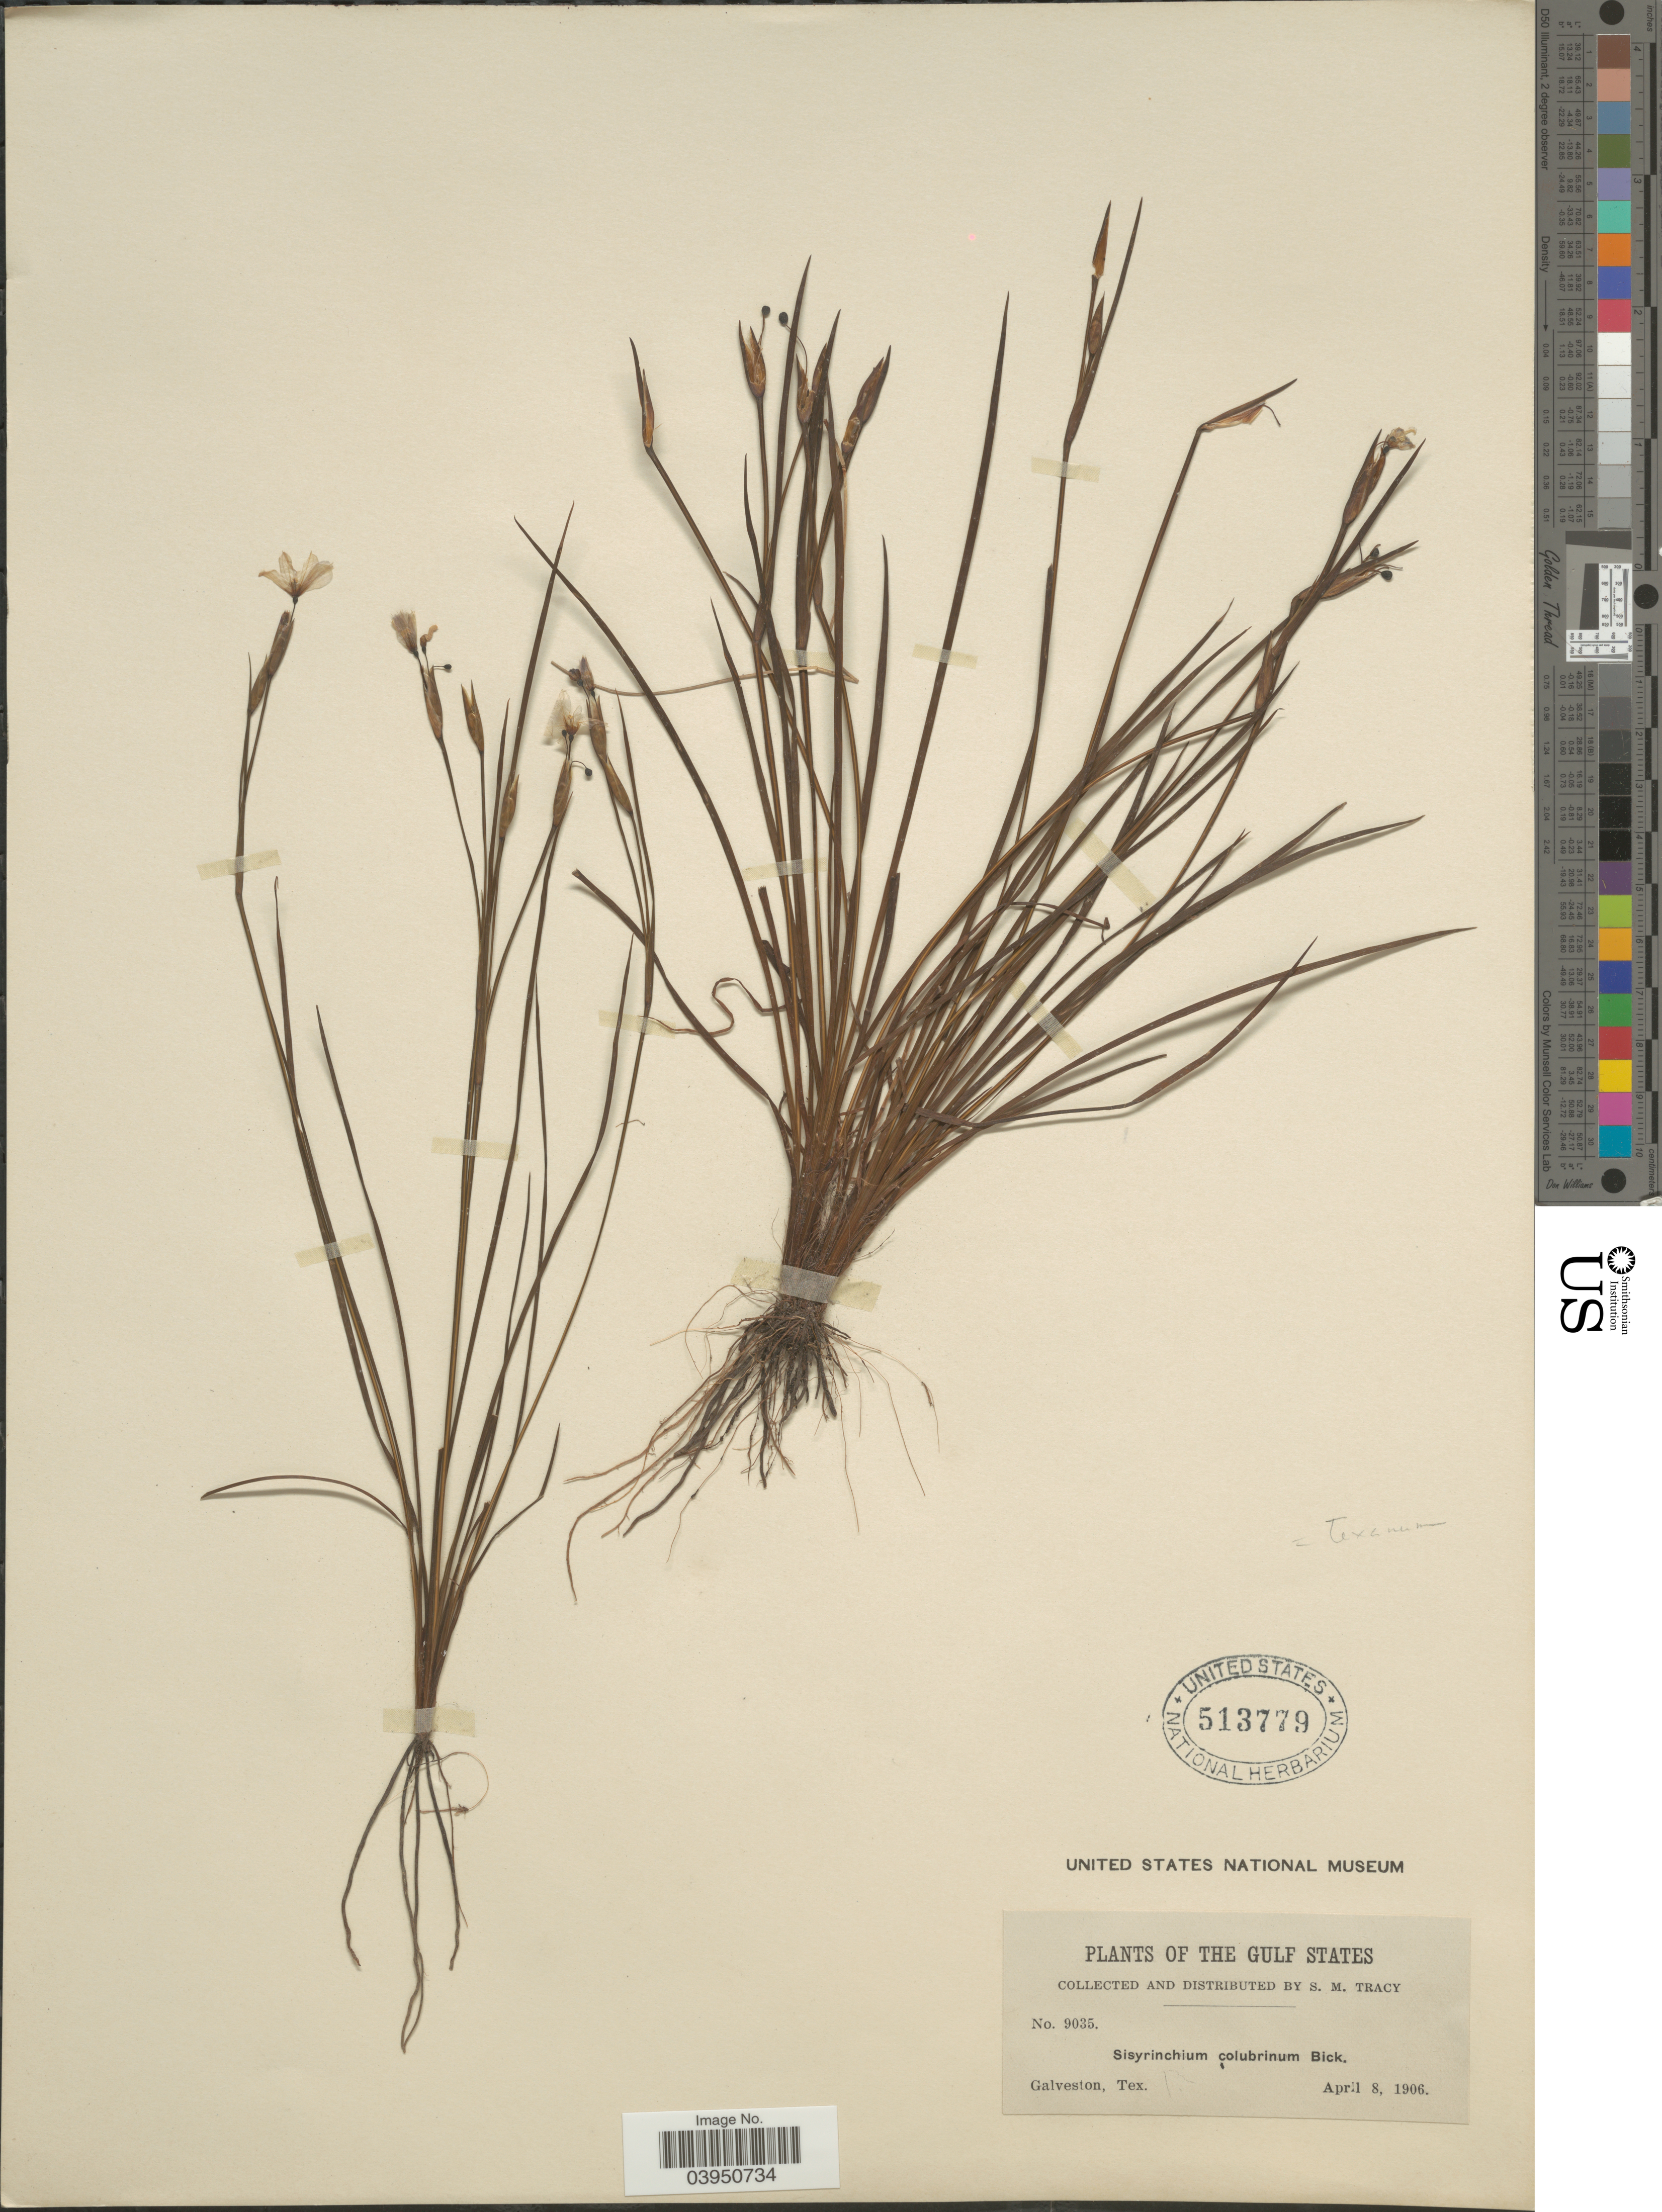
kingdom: Plantae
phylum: Tracheophyta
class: Liliopsida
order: Asparagales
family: Iridaceae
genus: Sisyrinchium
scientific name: Sisyrinchium colubriferum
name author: E.P. Bicknell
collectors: S. M. Tracy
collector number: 9035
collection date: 1906-04-08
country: United States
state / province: Texas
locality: The Gulf States. Galveston.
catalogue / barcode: US 513779